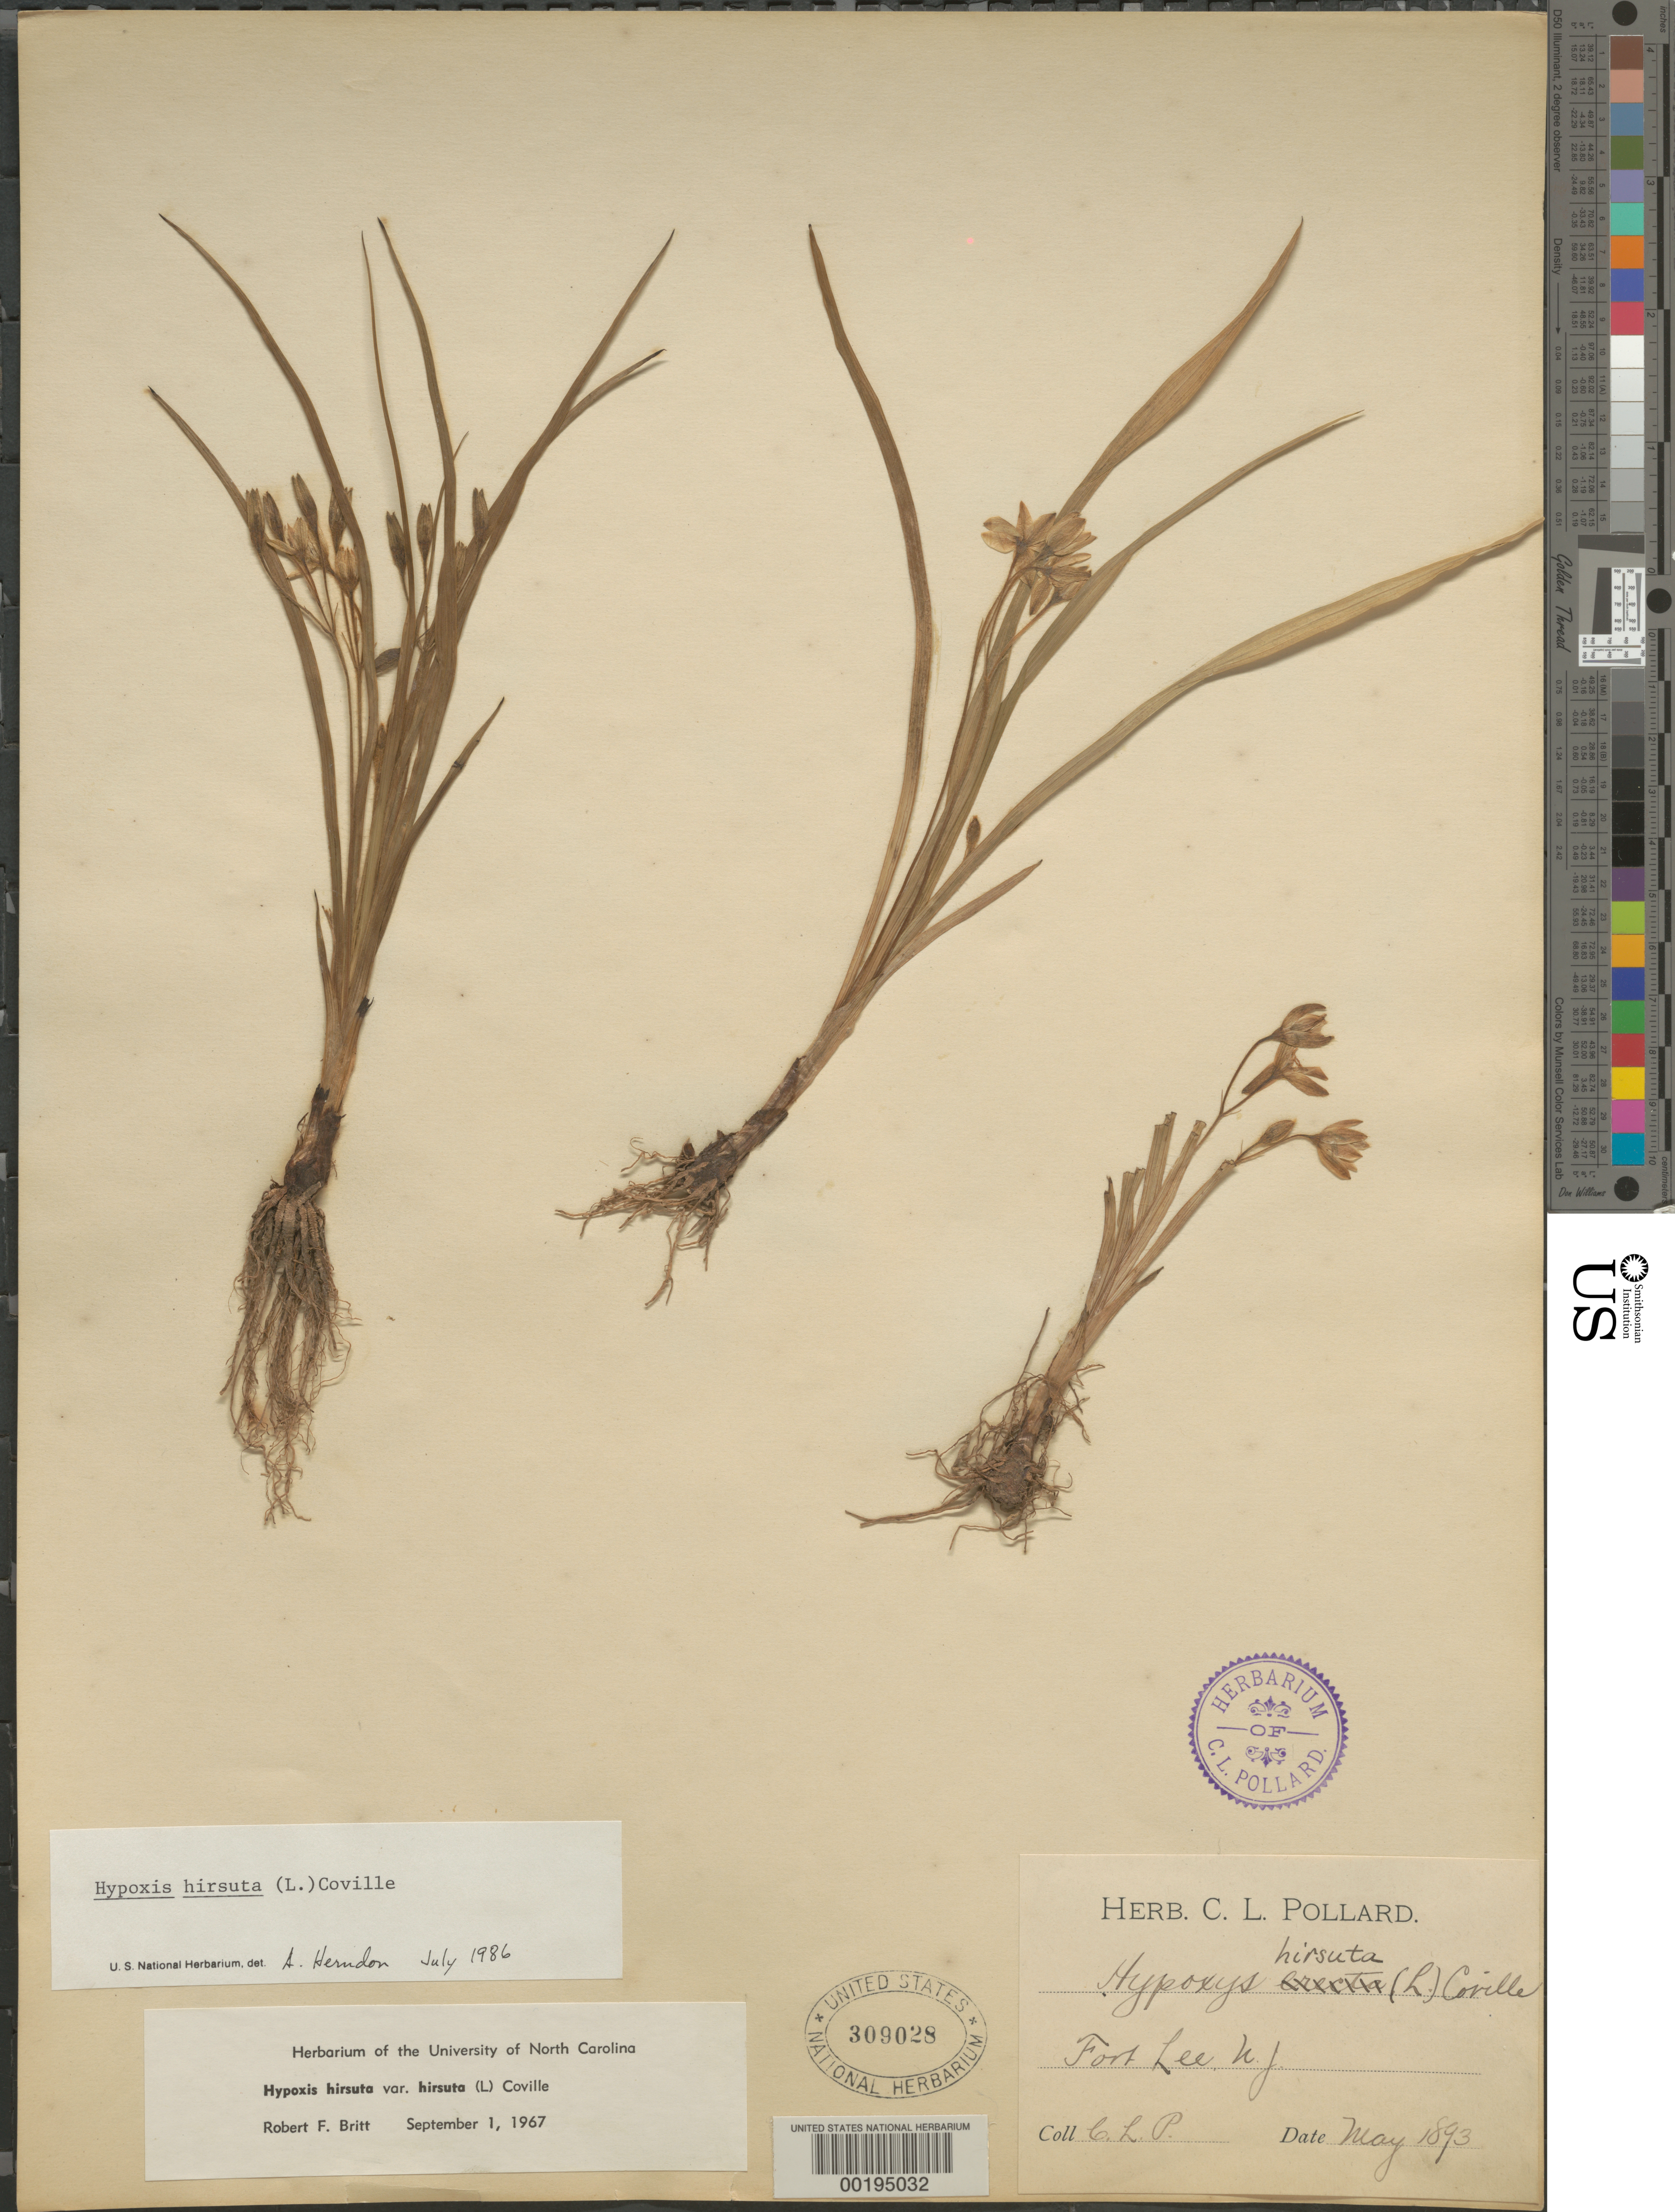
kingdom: Plantae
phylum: Tracheophyta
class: Liliopsida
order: Asparagales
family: Hypoxidaceae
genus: Hypoxis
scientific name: Hypoxis hirsuta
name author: (L.) Coville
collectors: C. L. Pollard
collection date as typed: May 1893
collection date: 1893-05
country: United States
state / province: New Jersey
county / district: Bergen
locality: Fort lee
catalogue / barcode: US 309028